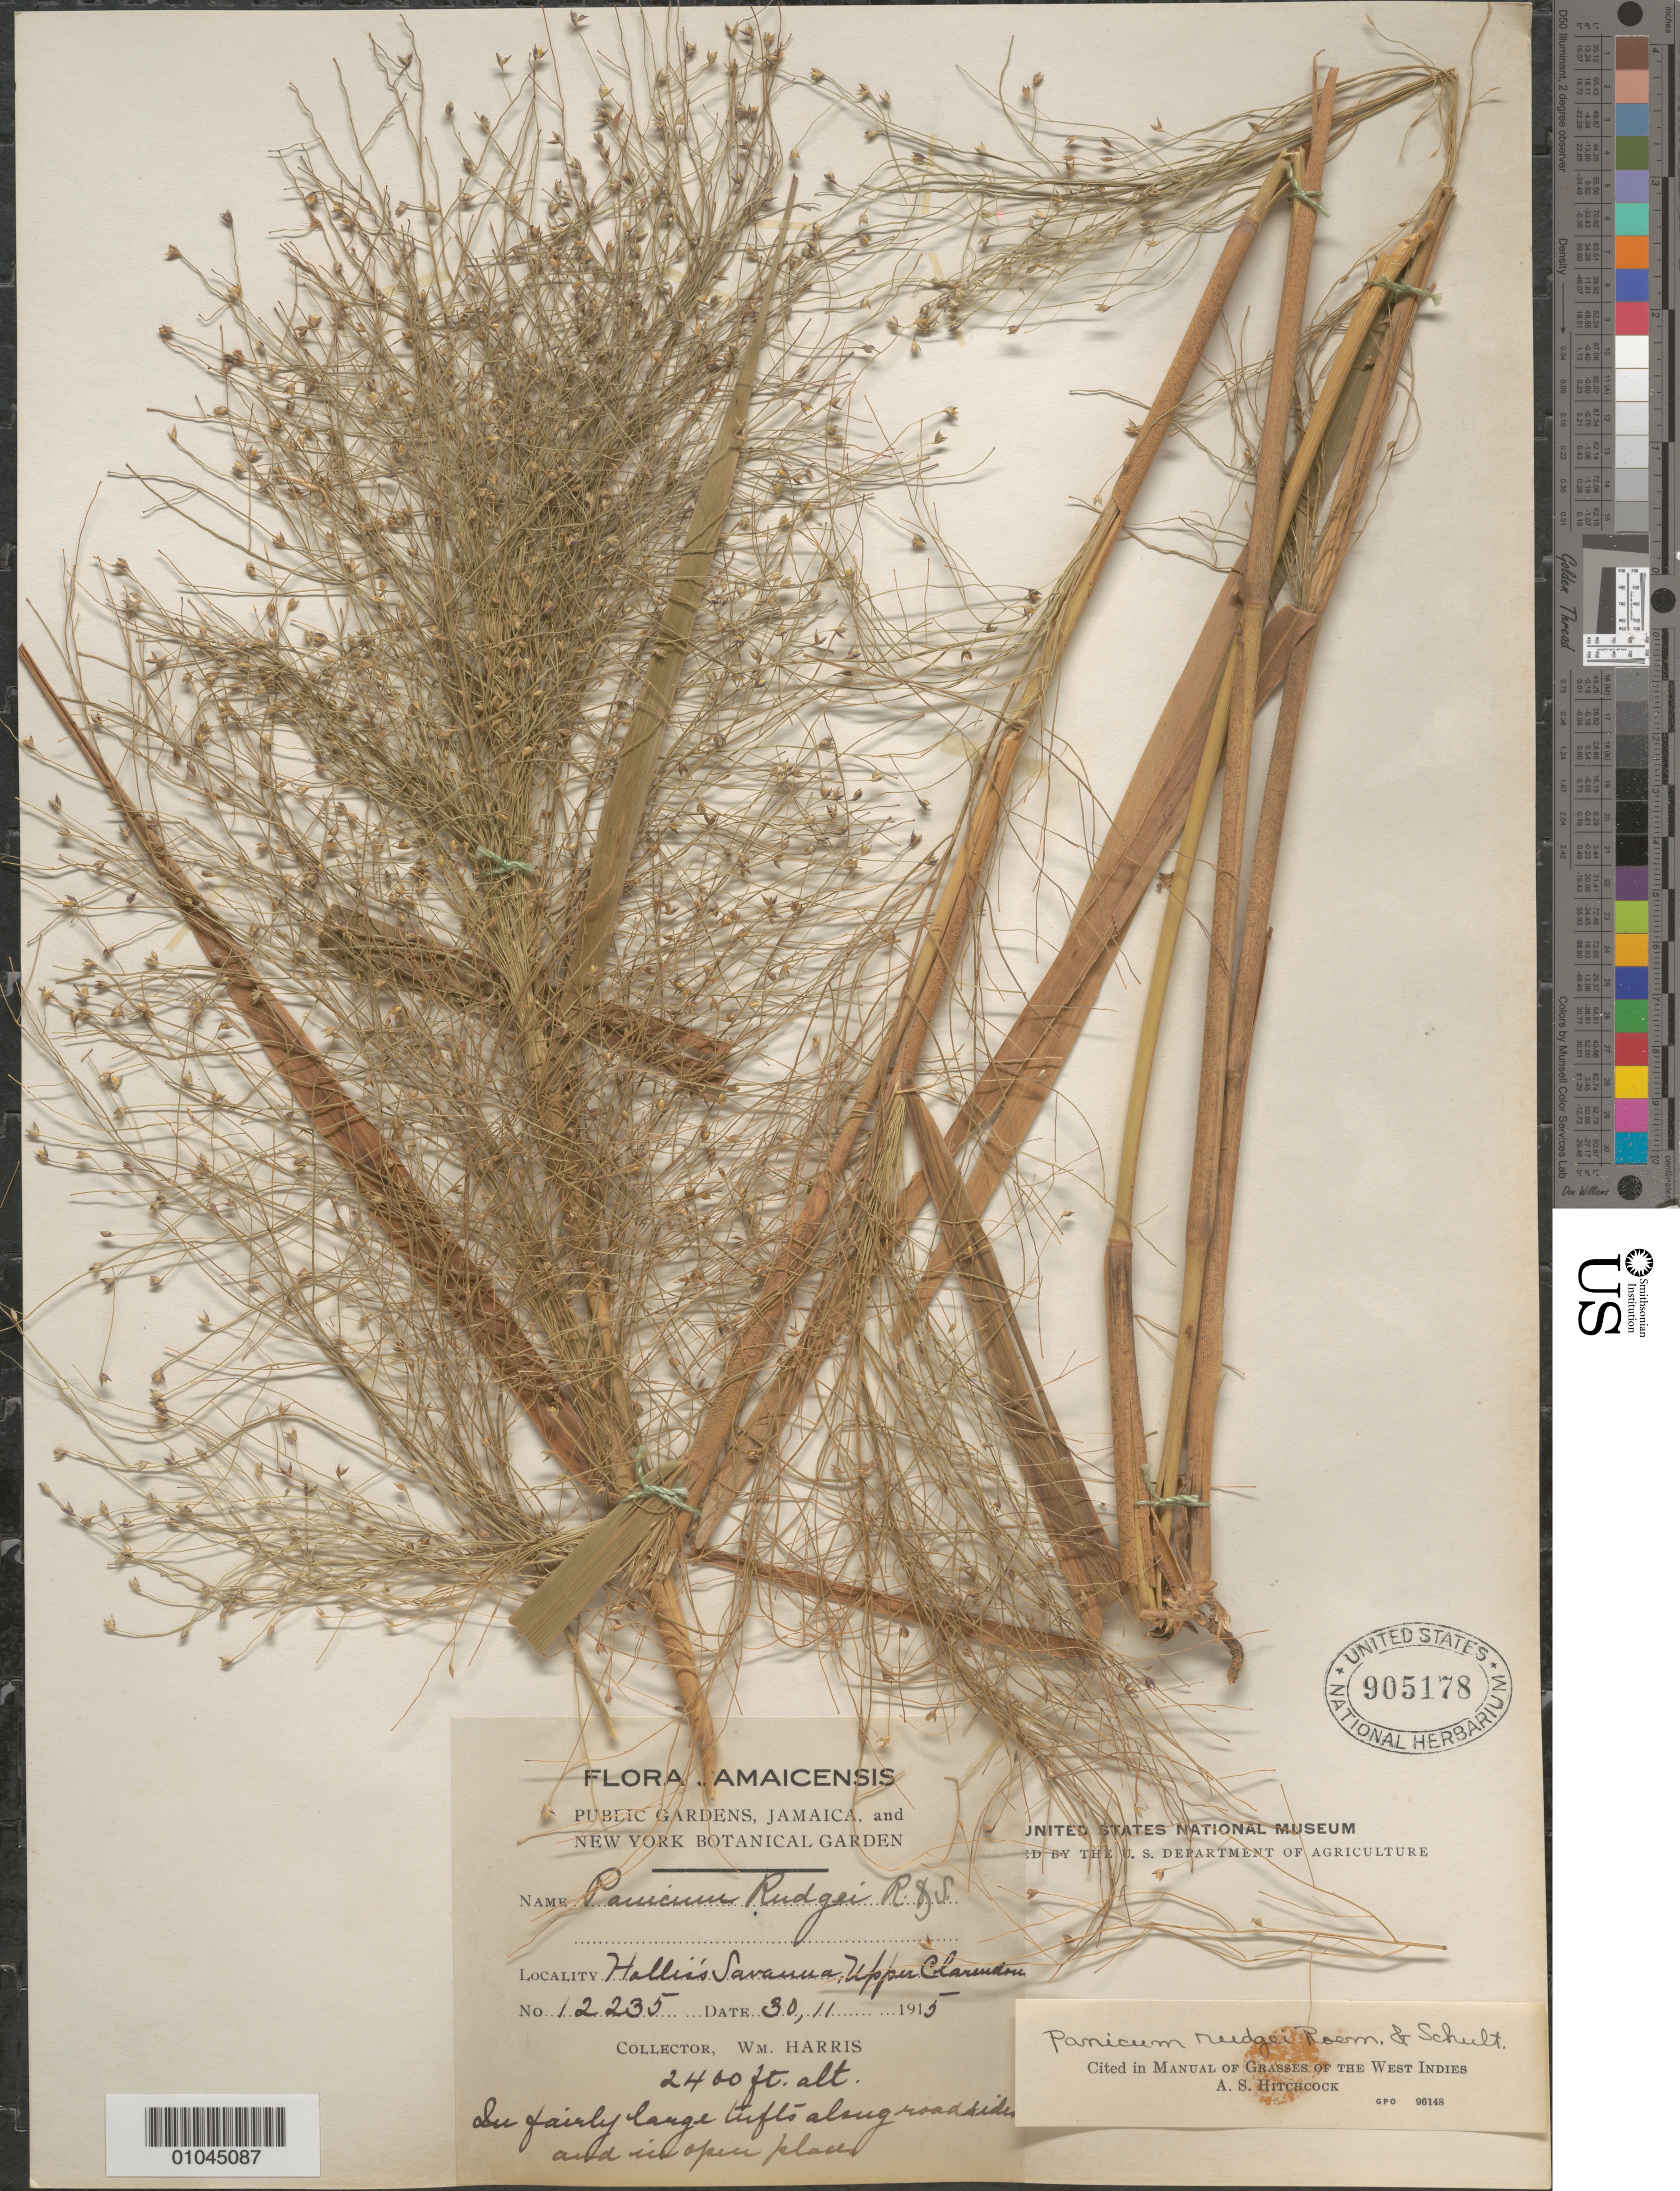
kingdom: Plantae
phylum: Tracheophyta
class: Liliopsida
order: Poales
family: Poaceae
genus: Panicum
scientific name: Panicum rudgei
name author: Roem. & Schult.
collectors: W. Harris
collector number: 12235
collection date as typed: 30 Nov 1915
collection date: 1915-11-30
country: Jamaica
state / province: Clarendon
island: Jamaica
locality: Hallis's (?) Savanna, Upper Clarendon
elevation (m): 732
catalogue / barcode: US 905178